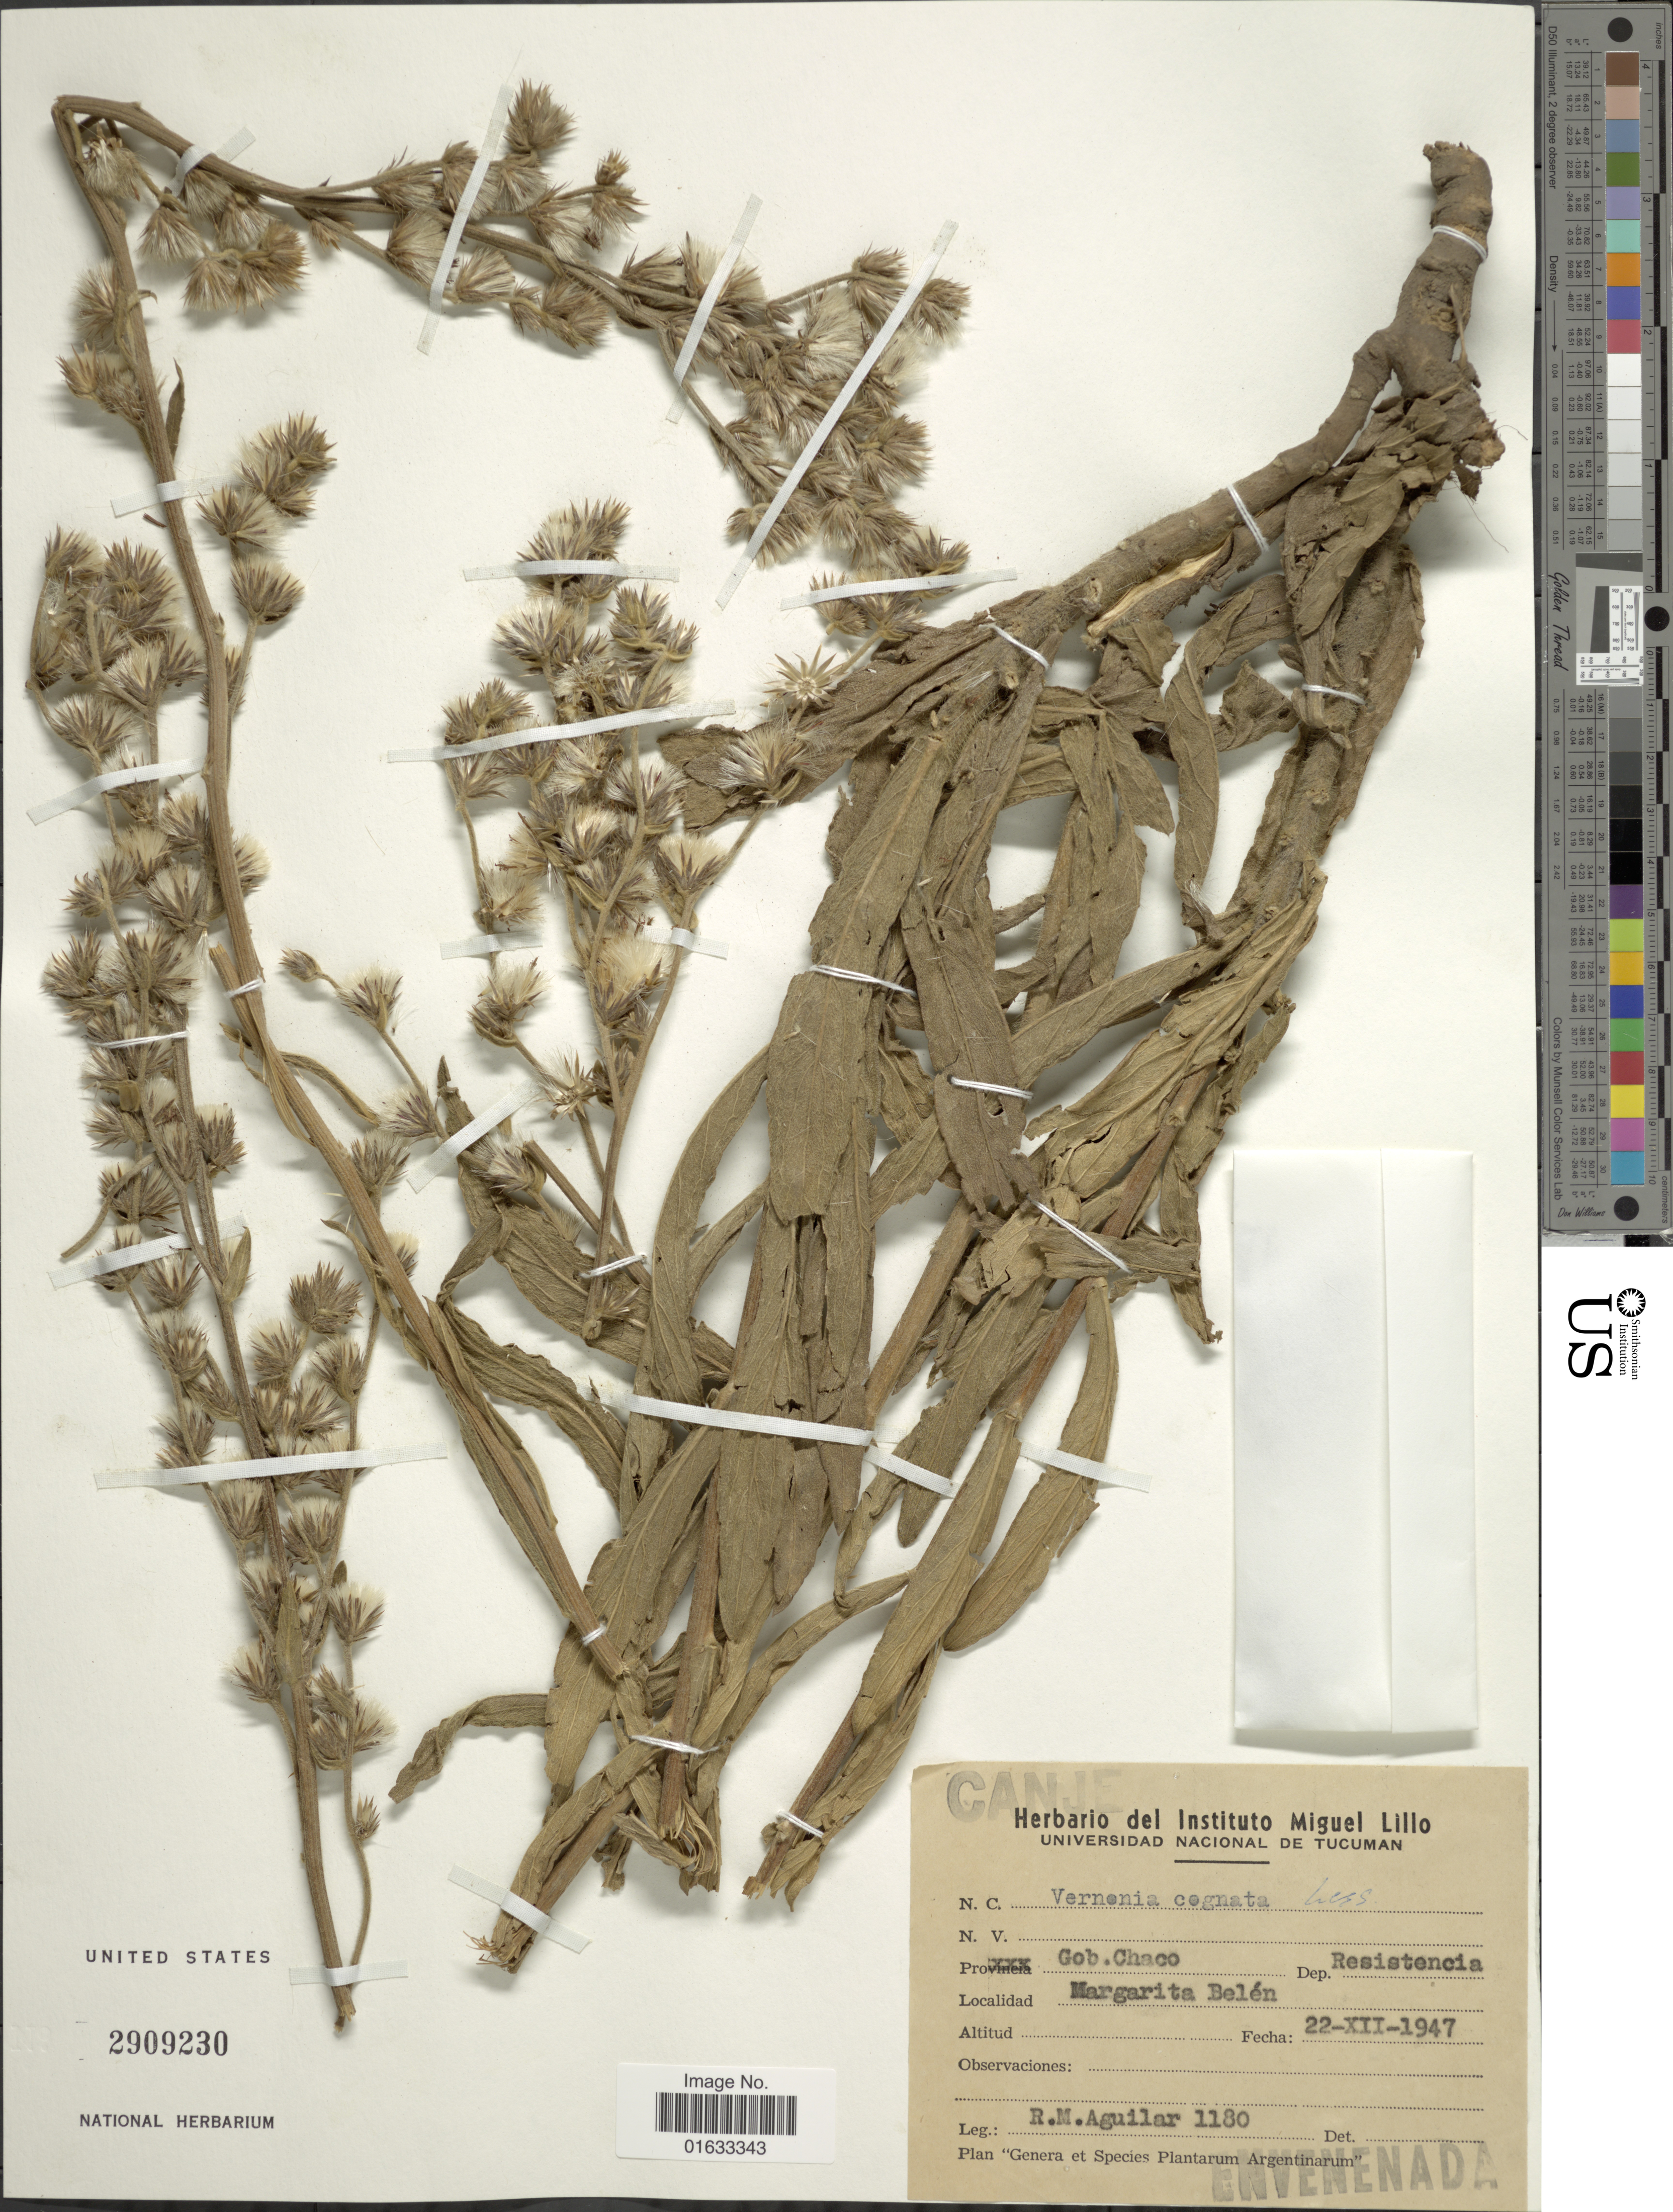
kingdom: Plantae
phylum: Tracheophyta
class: Magnoliopsida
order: Asterales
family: Asteraceae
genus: Chrysolaena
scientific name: Chrysolaena platensis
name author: (Spreng.) H. Rob.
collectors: R. Aguilar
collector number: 1180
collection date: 1947-12-22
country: Argentina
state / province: Chaco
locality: Dep. Resistencia, Margarita Belen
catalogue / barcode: US 2909230